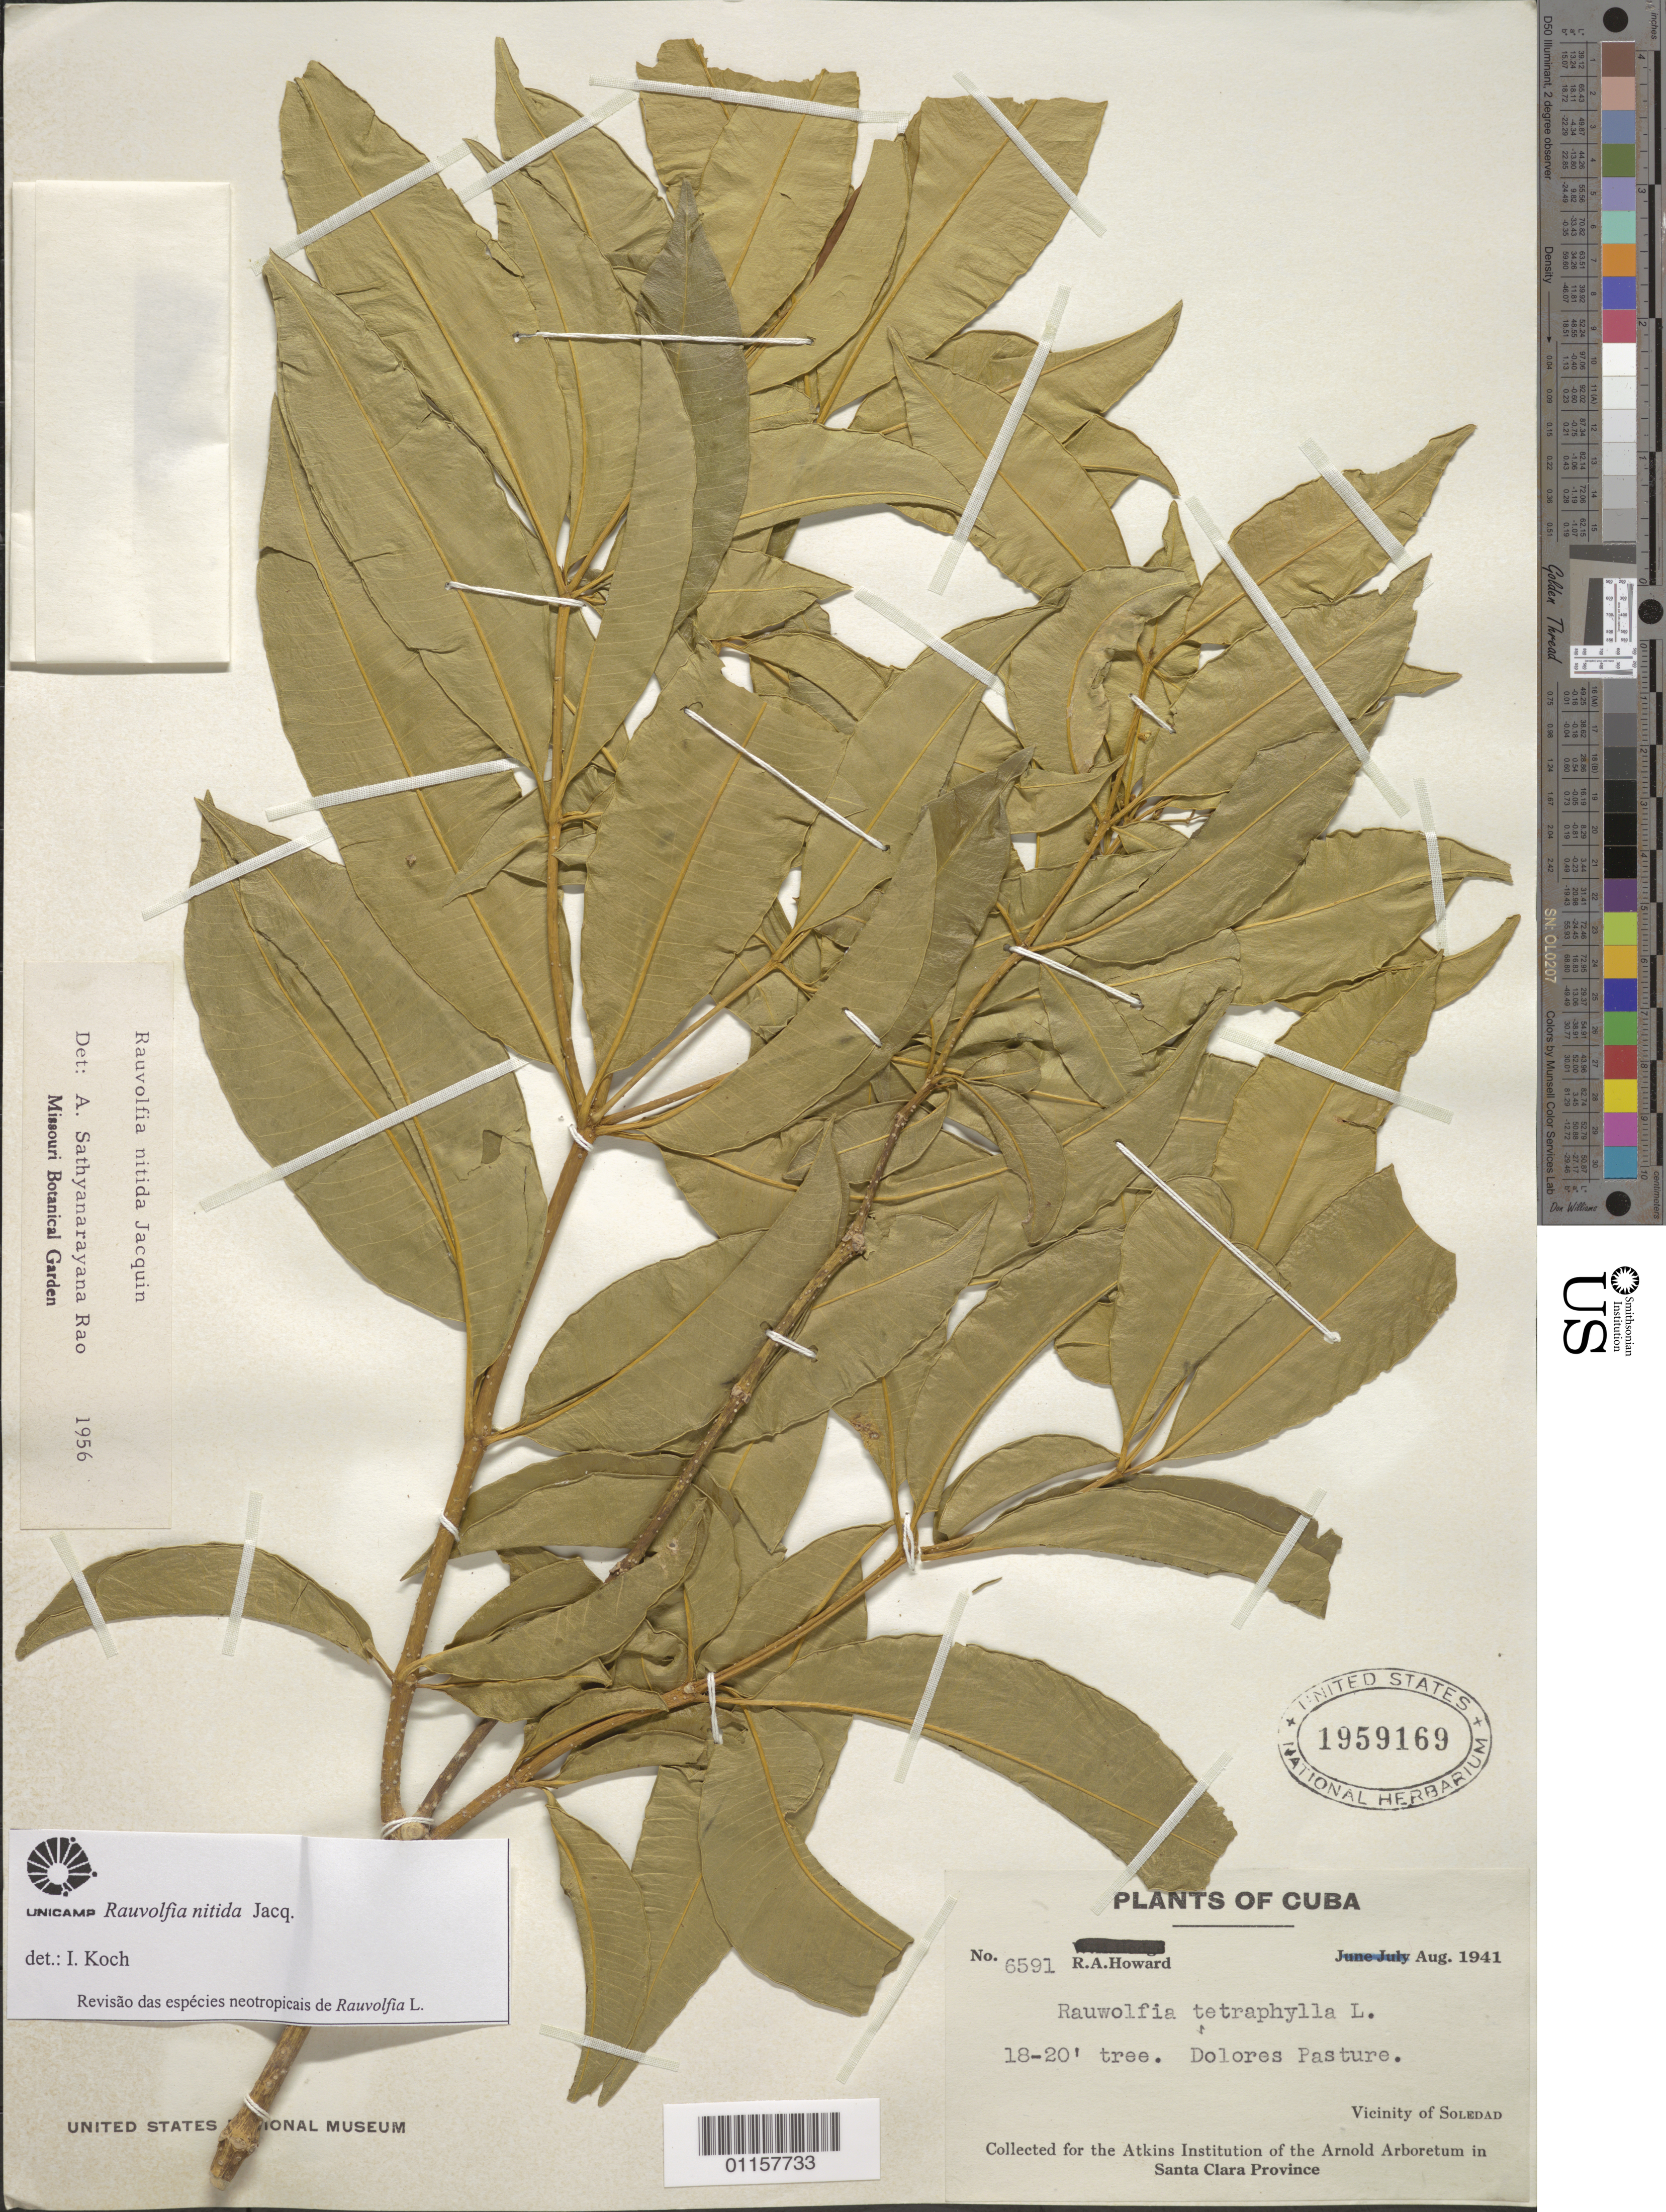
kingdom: Plantae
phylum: Tracheophyta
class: Magnoliopsida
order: Gentianales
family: Apocynaceae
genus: Rauvolfia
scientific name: Rauvolfia nitida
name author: Jacq.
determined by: Koch, I.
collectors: R. A. Howard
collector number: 6591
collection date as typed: Aug 1941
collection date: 1941-08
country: Cuba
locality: Soledad vicinity, Dolores Pasture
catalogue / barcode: US 1959169